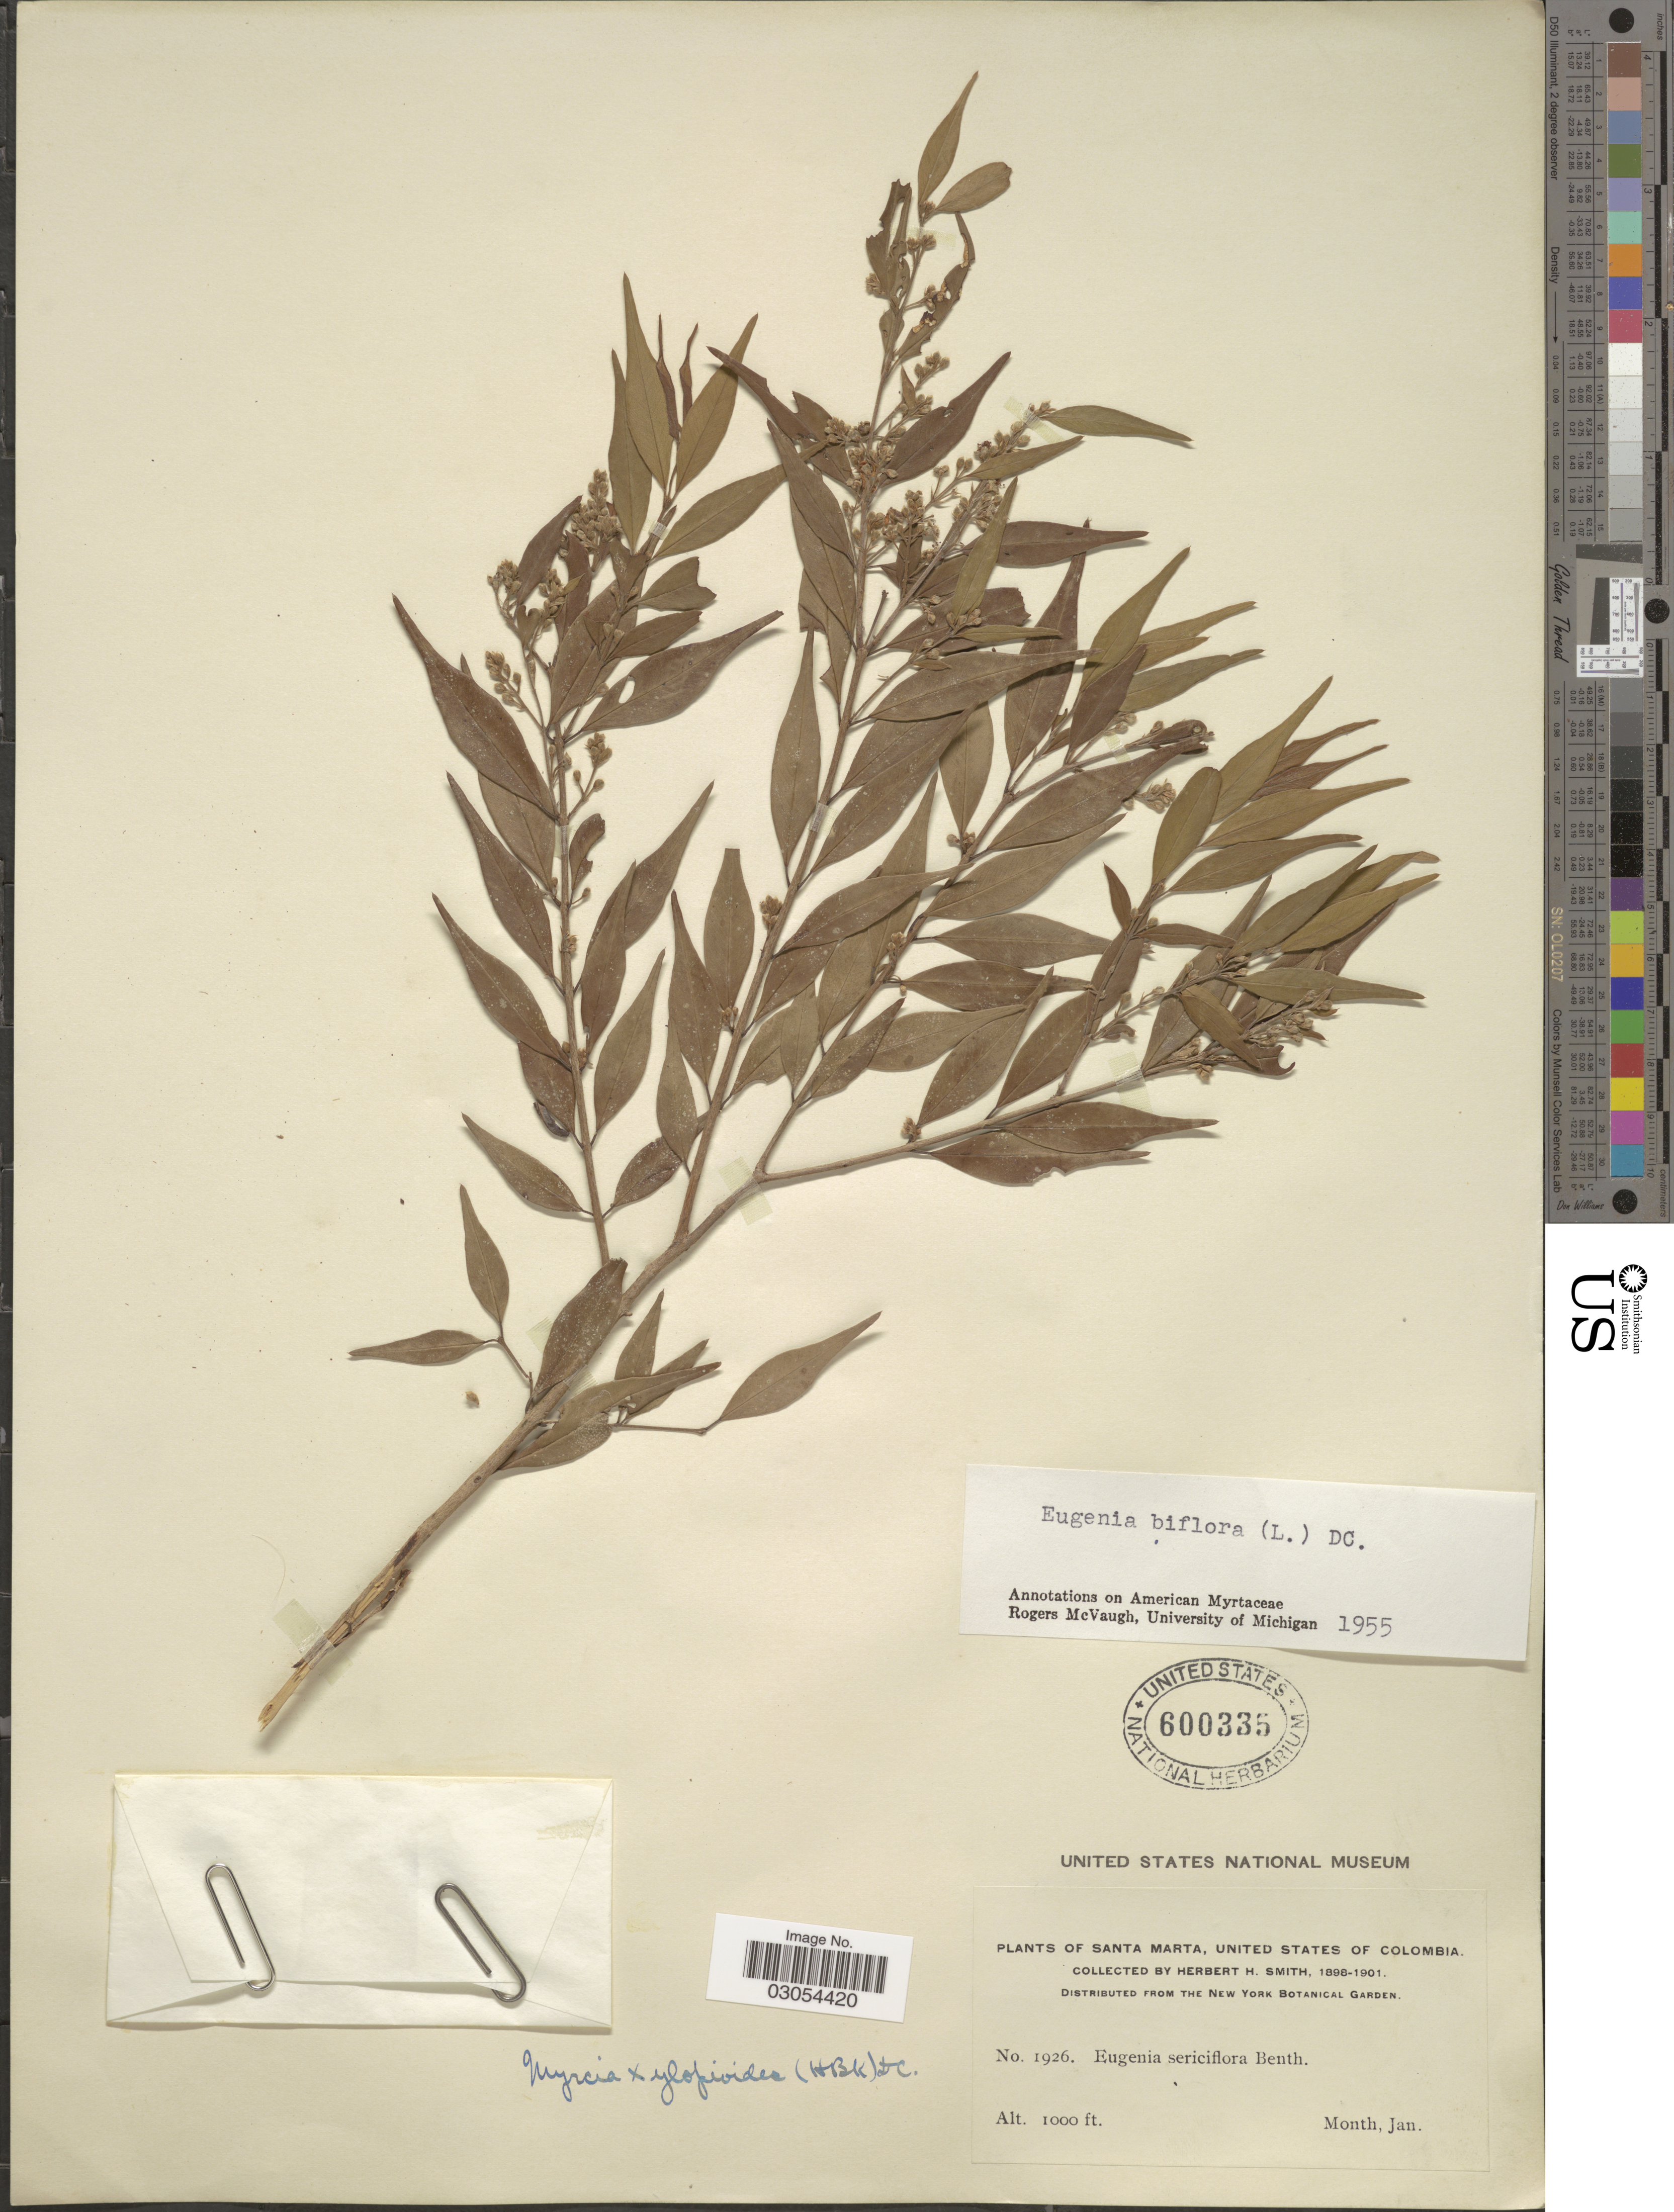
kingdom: Plantae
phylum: Tracheophyta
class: Magnoliopsida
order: Myrtales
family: Myrtaceae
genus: Eugenia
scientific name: Eugenia biflora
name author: (L.) DC.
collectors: Herbert H. Smith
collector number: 1926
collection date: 1898-01/1901-01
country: Colombia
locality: Santa Marta.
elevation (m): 305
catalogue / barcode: US 600335